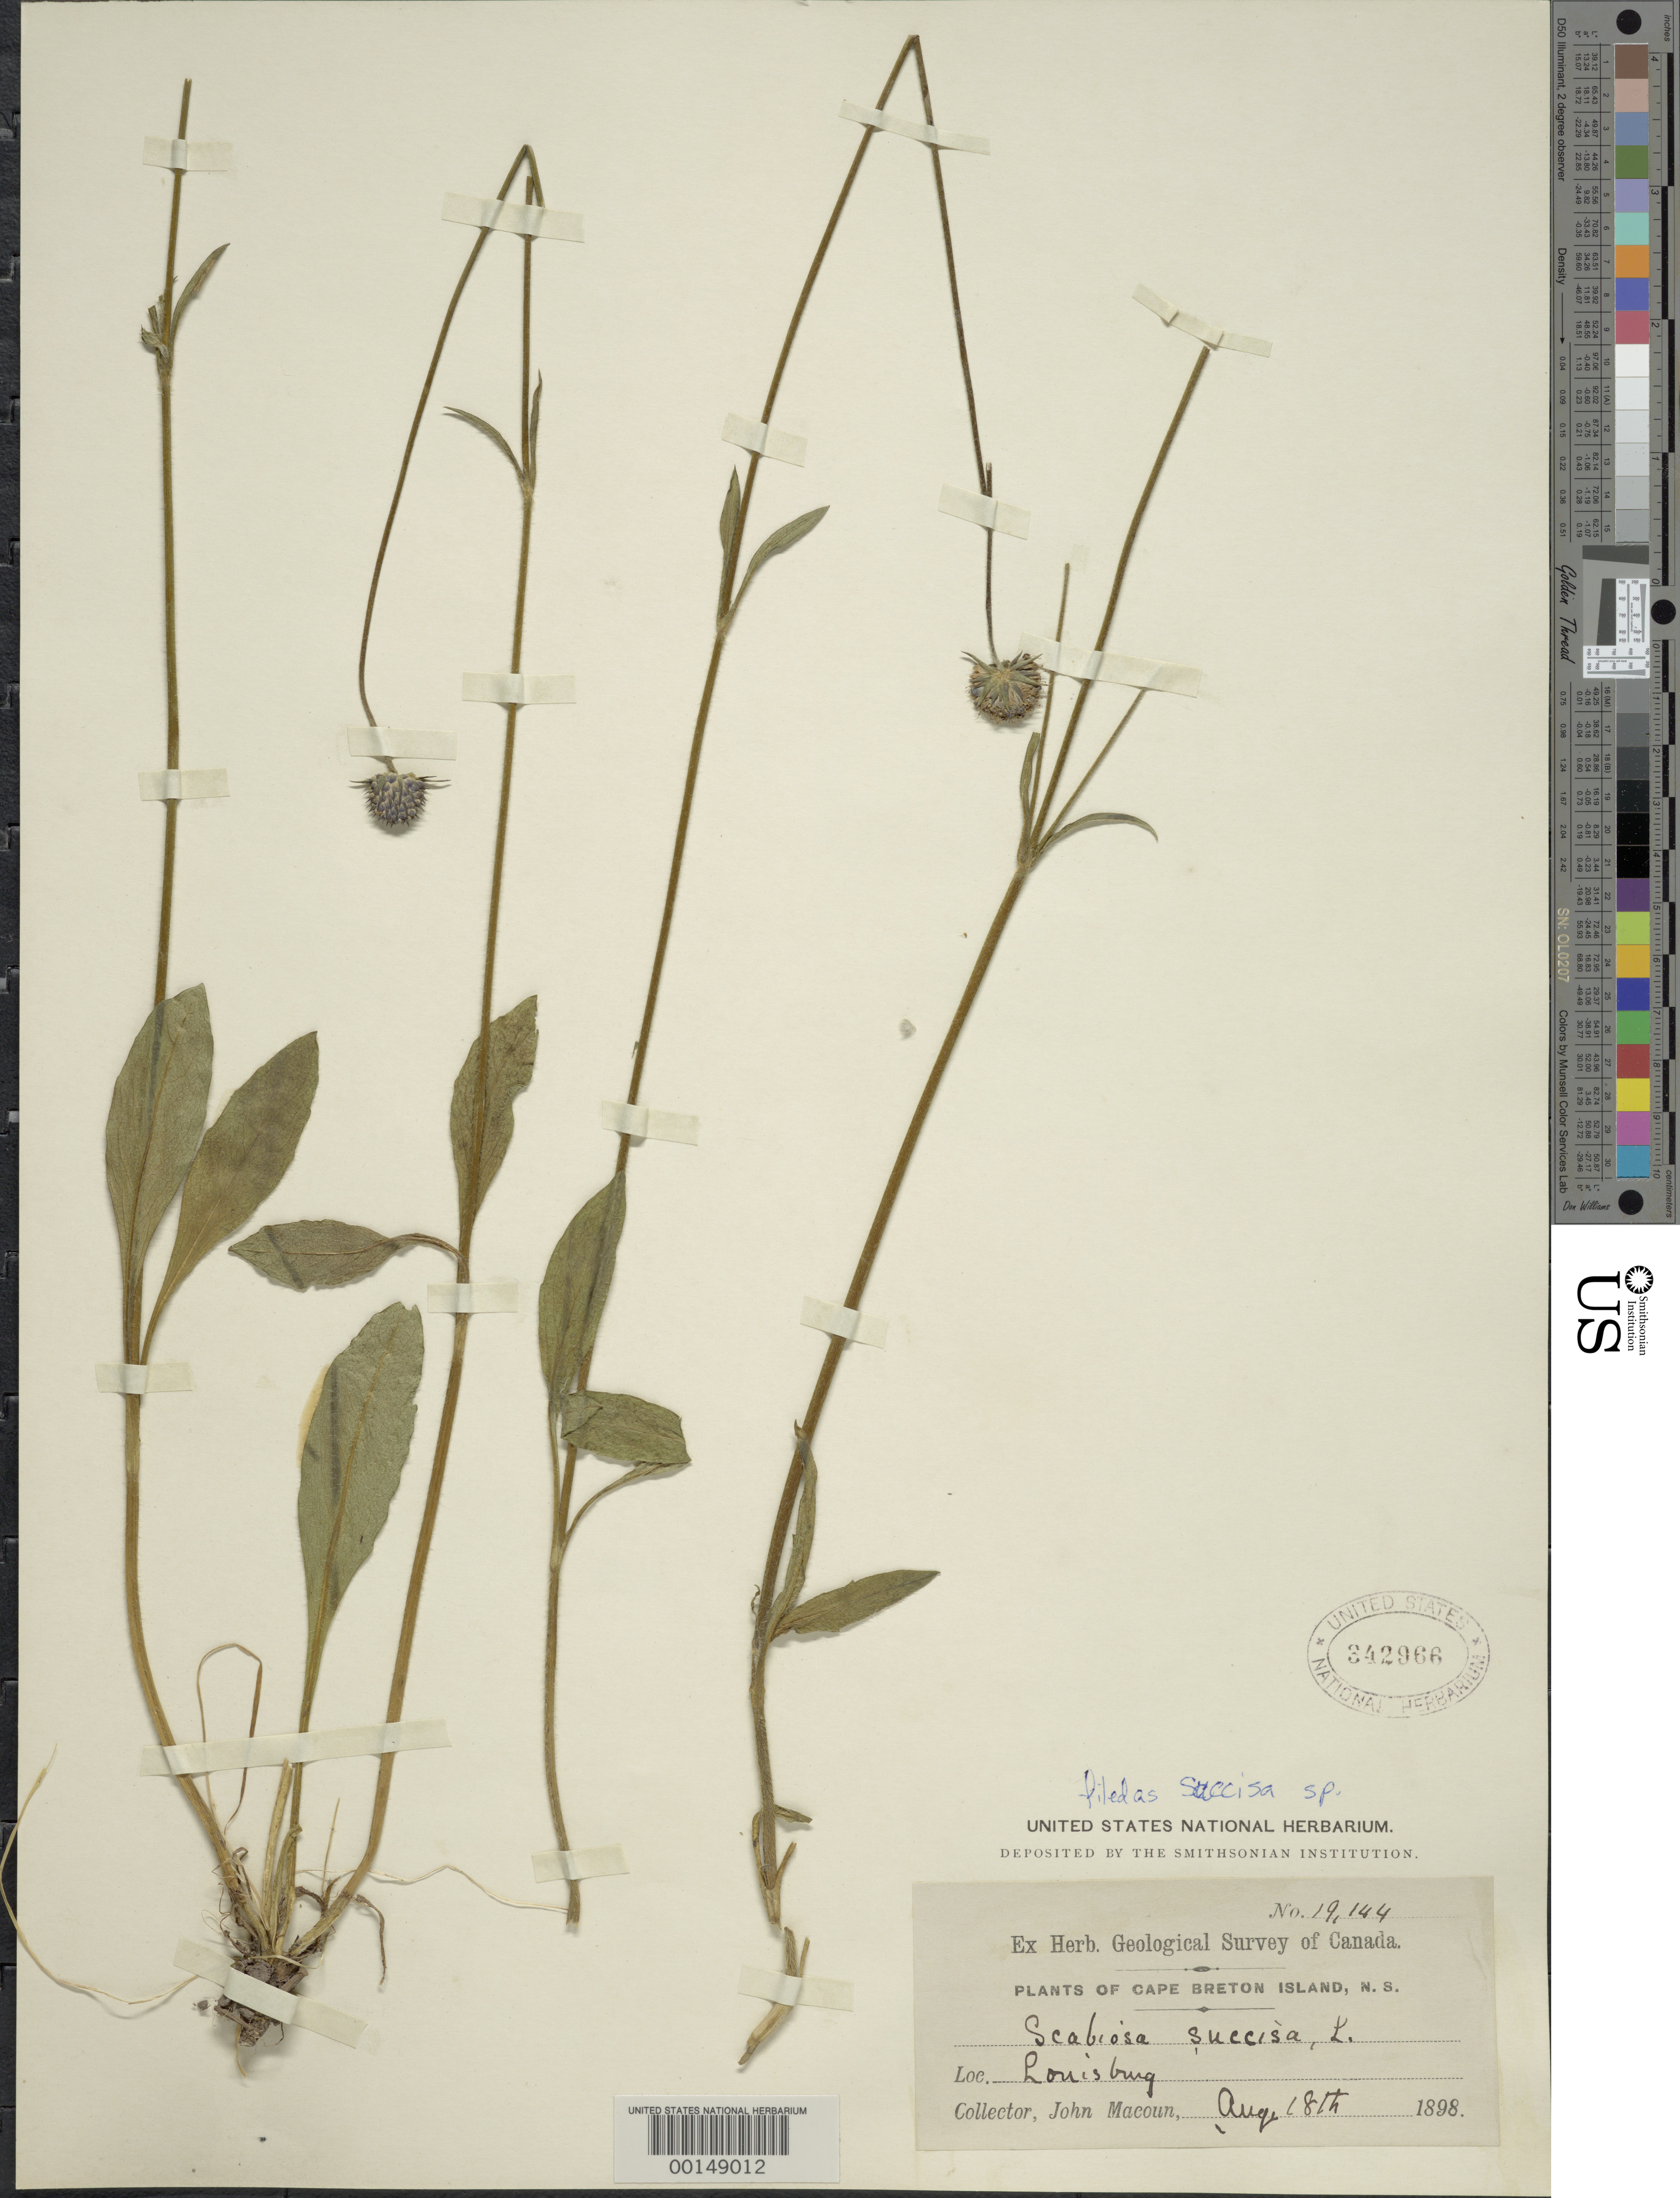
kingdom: Plantae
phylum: Tracheophyta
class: Magnoliopsida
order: Dipsacales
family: Caprifoliaceae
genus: Succisa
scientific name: Succisa sp.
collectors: J. Macoun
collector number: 19144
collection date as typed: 18 Aug 1898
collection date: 1898-08-18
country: Canada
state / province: Nova Scotia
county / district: Cape Breton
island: Cape Breton Island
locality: Louisbourg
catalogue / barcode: US 342966